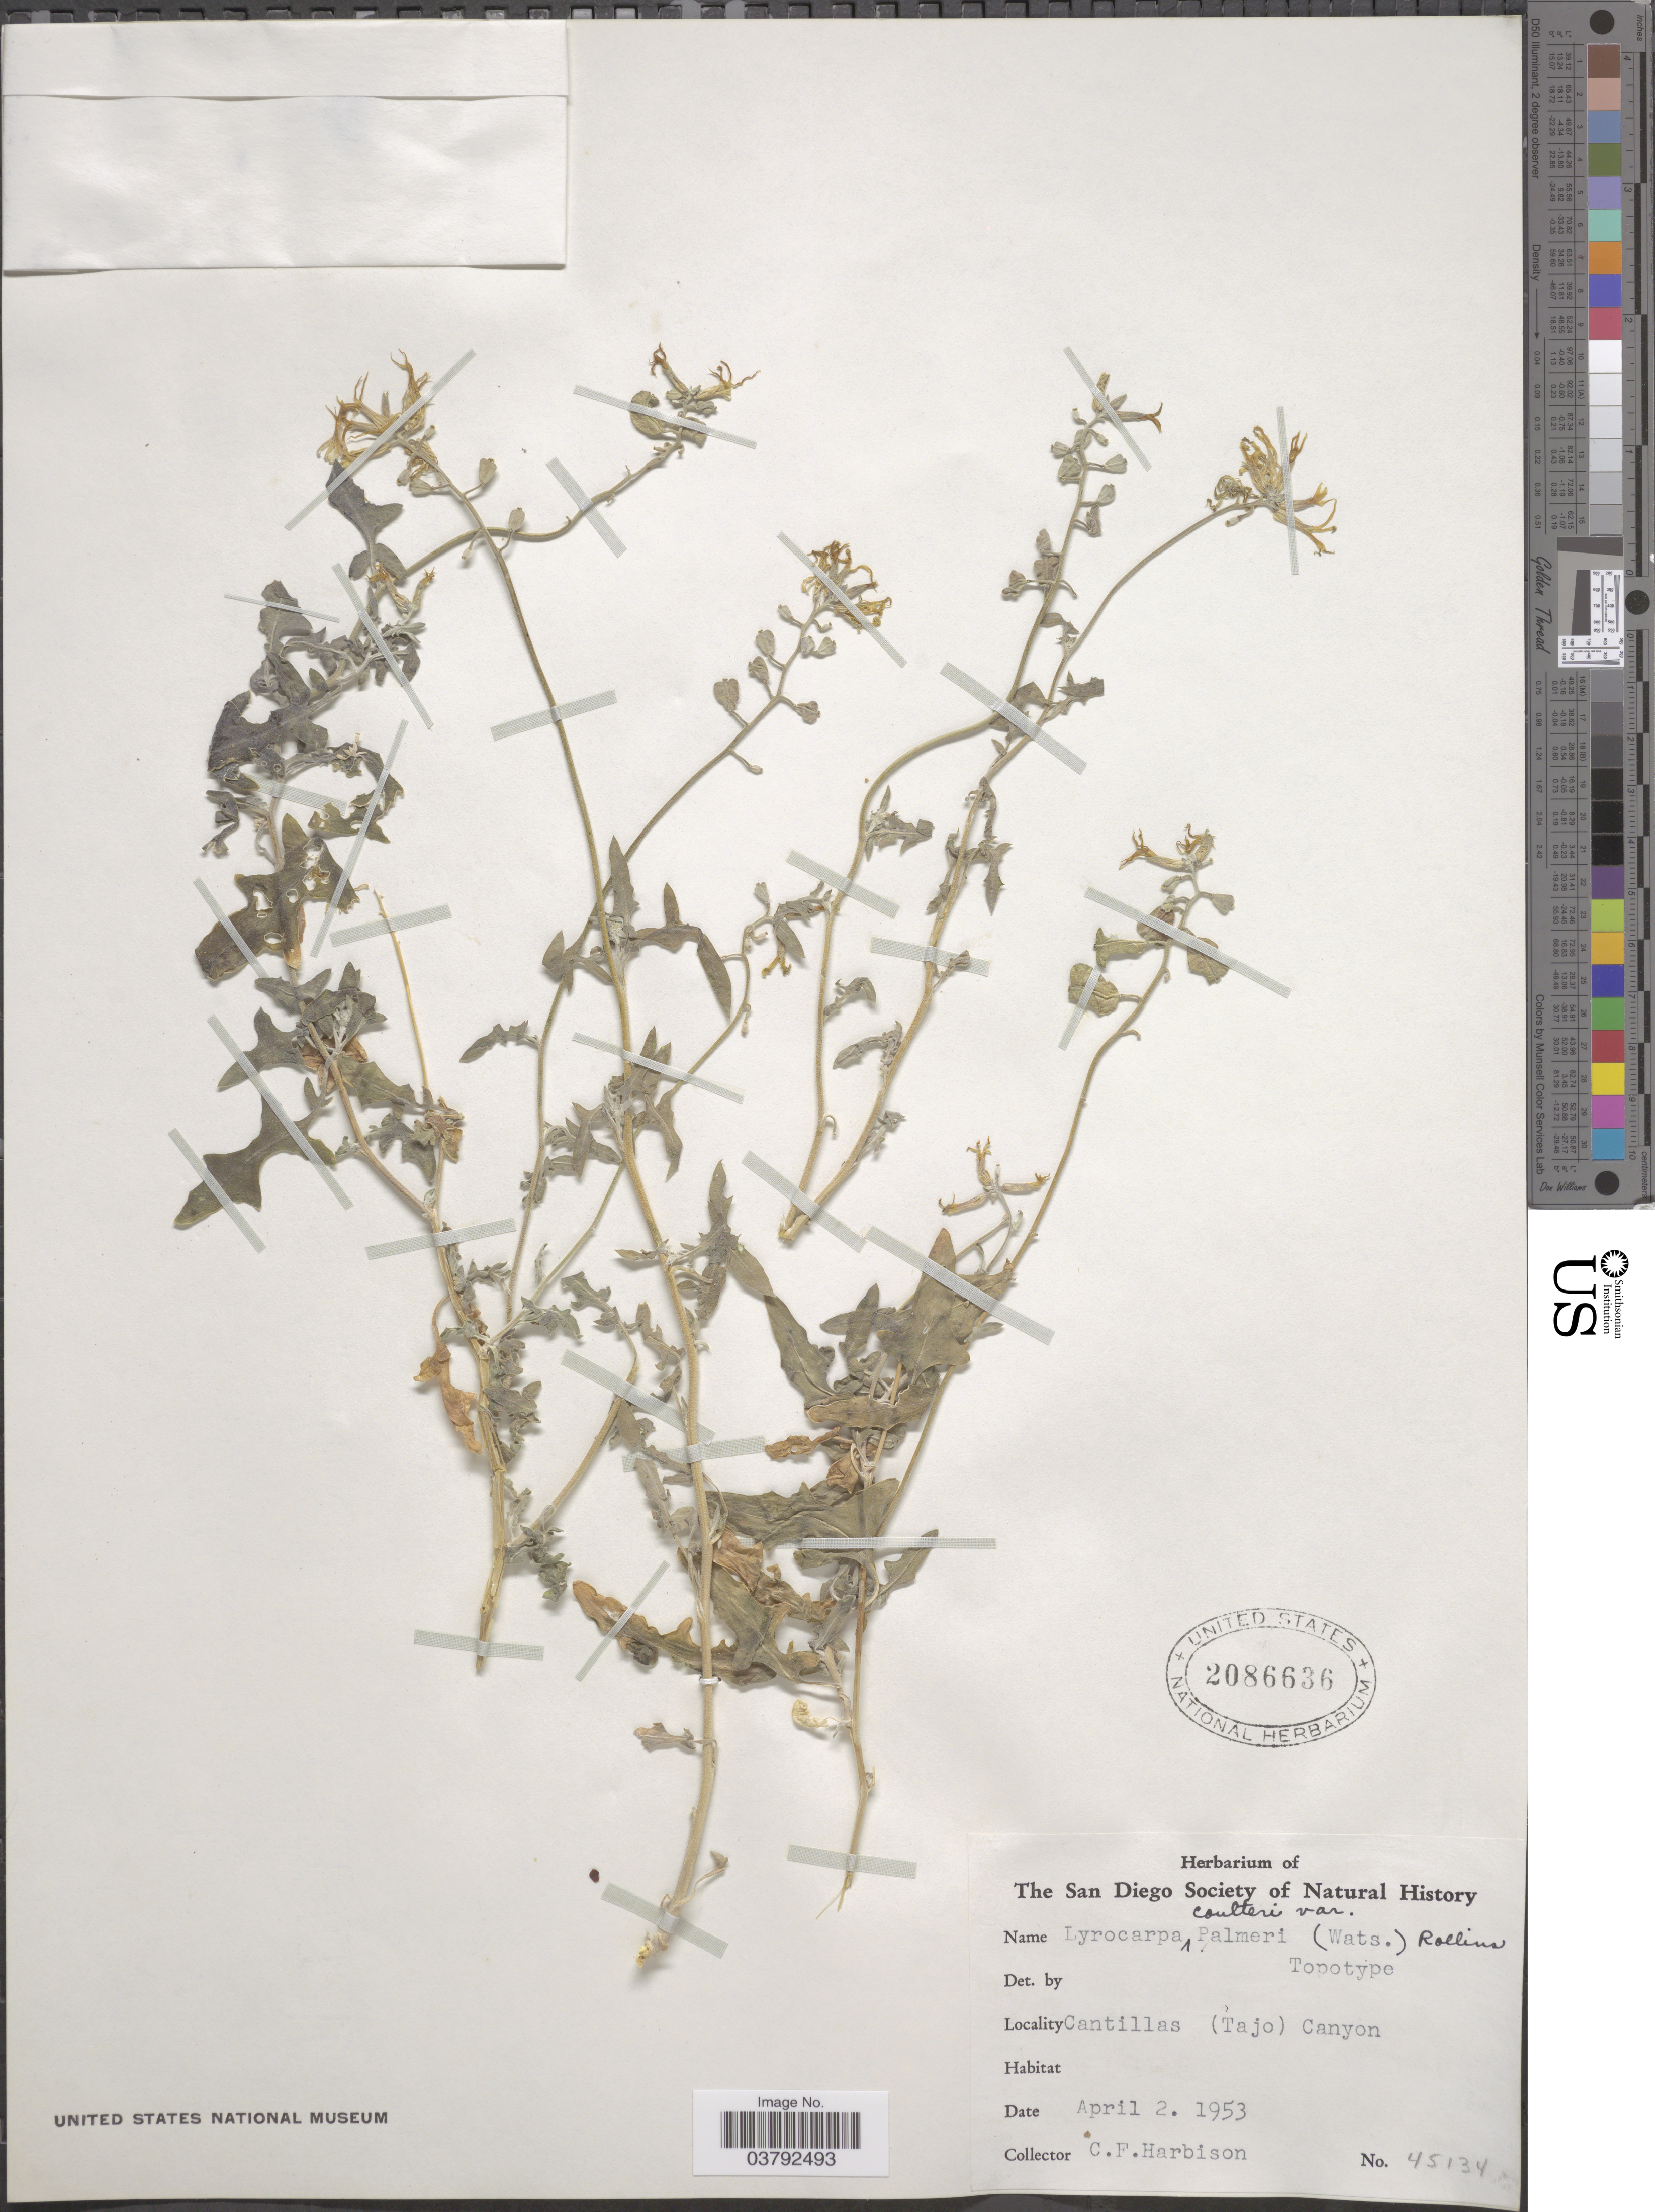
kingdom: Plantae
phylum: Tracheophyta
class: Magnoliopsida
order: Brassicales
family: Brassicaceae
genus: Lyrocarpa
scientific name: Lyrocarpa coulteri var. palmeri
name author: (S. Watson) Rollins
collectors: C. F. Harbison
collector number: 45134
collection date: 1953-04-02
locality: Cantillas (Tajo) Canyon.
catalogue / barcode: US 2086636